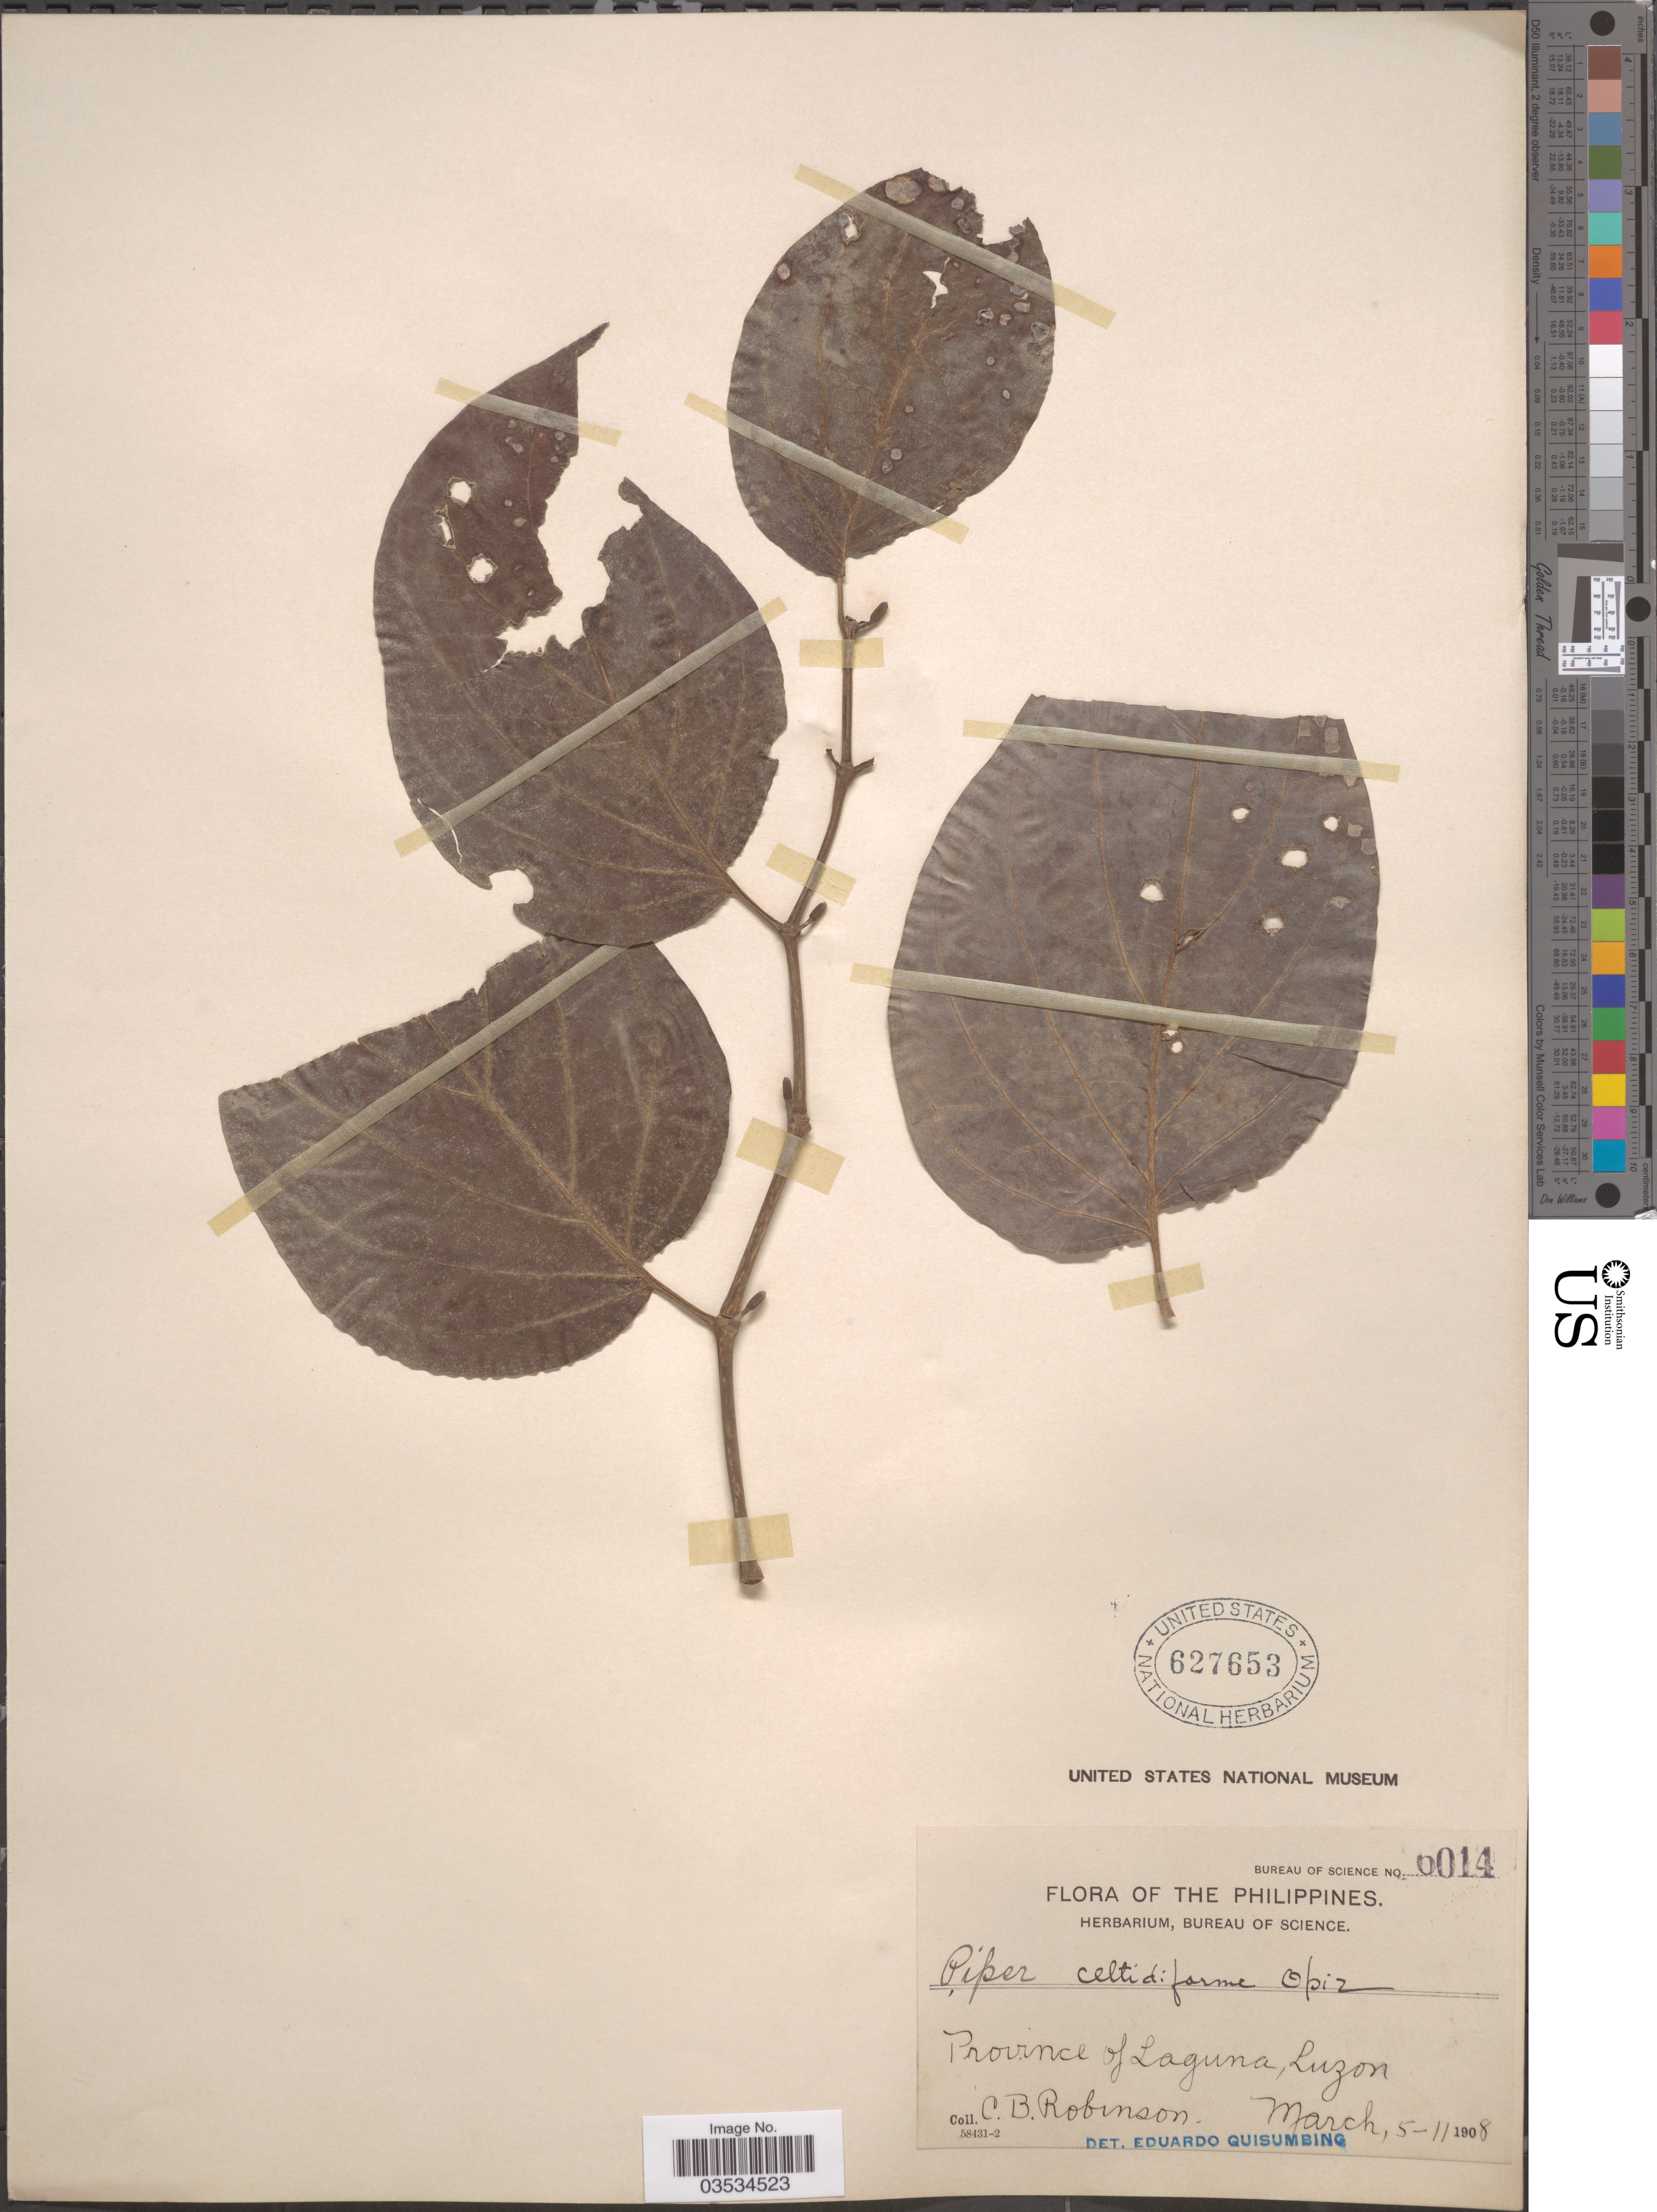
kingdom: Plantae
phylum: Tracheophyta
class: Magnoliopsida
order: Piperales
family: Piperaceae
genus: Piper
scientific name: Piper celtidiforme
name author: Opiz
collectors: C. Robinson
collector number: Bureau of Science 6014*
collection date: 1908-03-05/1908-03-11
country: Philippines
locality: Province of Laguna, Luzon.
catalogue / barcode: US 627653